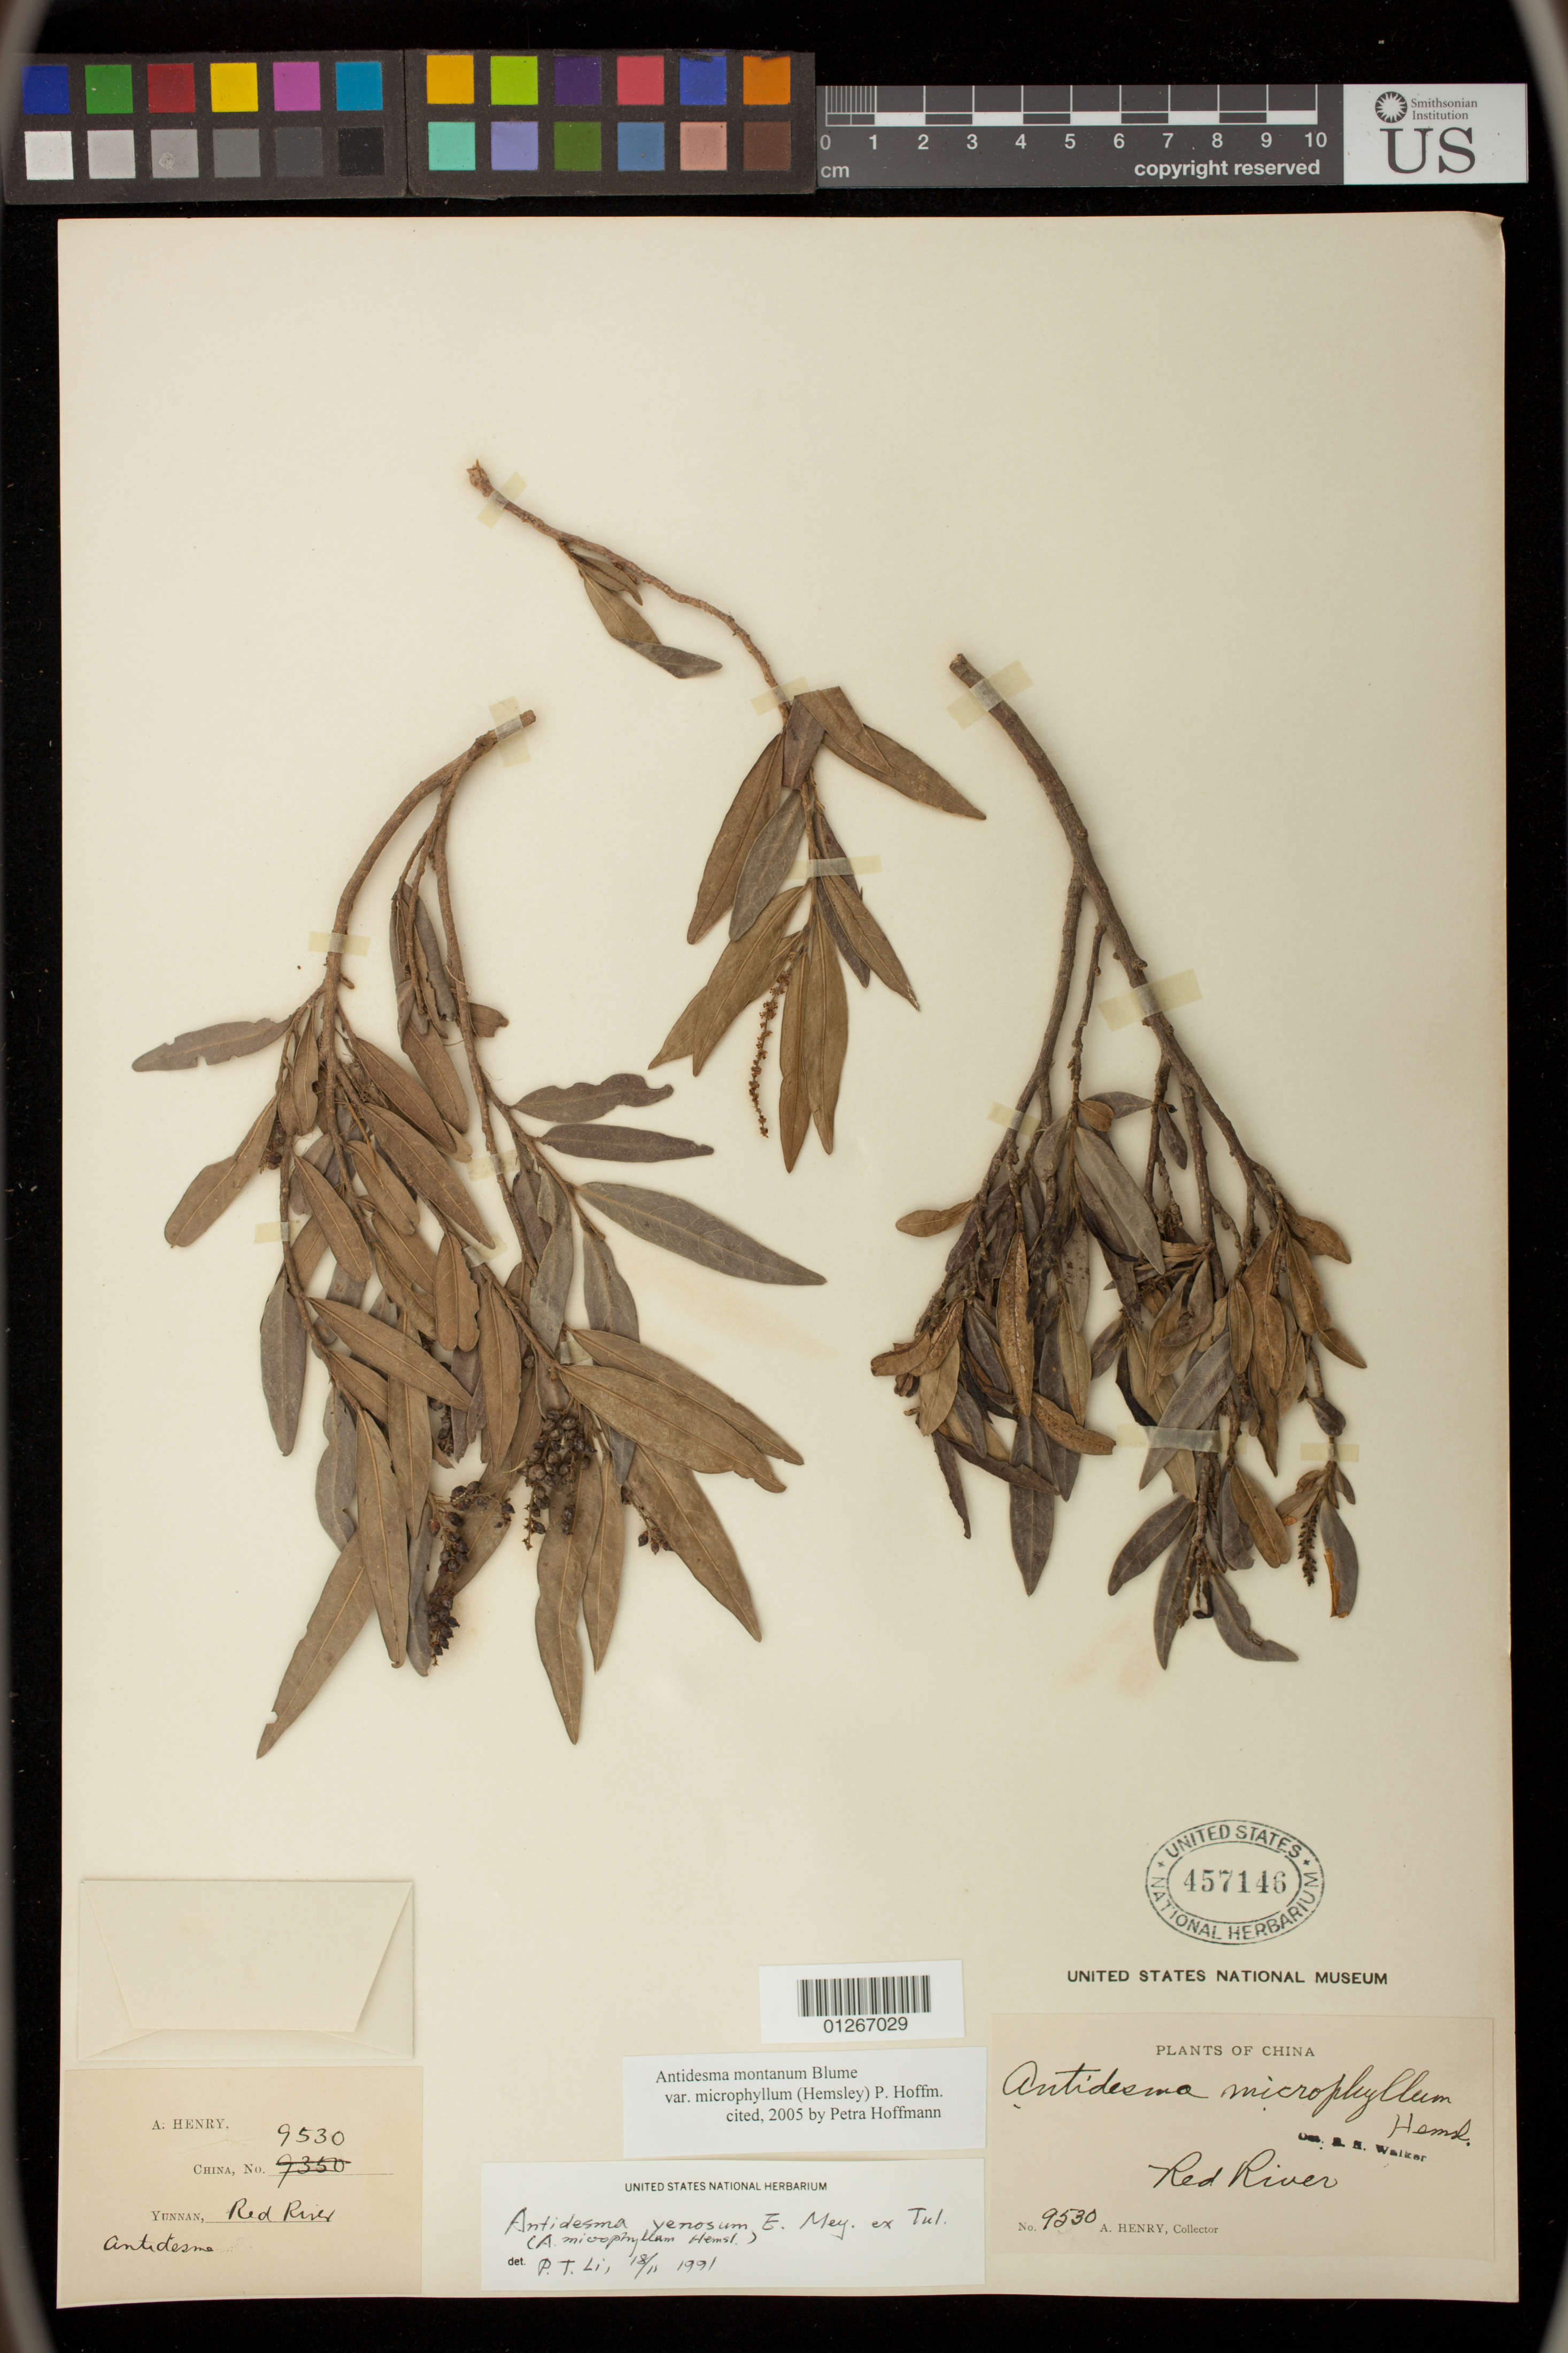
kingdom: Plantae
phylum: Tracheophyta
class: Magnoliopsida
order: Malpighiales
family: Phyllanthaceae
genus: Antidesma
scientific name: Antidesma montanum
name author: Blume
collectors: A. Henry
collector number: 9530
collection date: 1880/1920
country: China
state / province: Yunnan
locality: Red River.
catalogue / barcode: US 457146